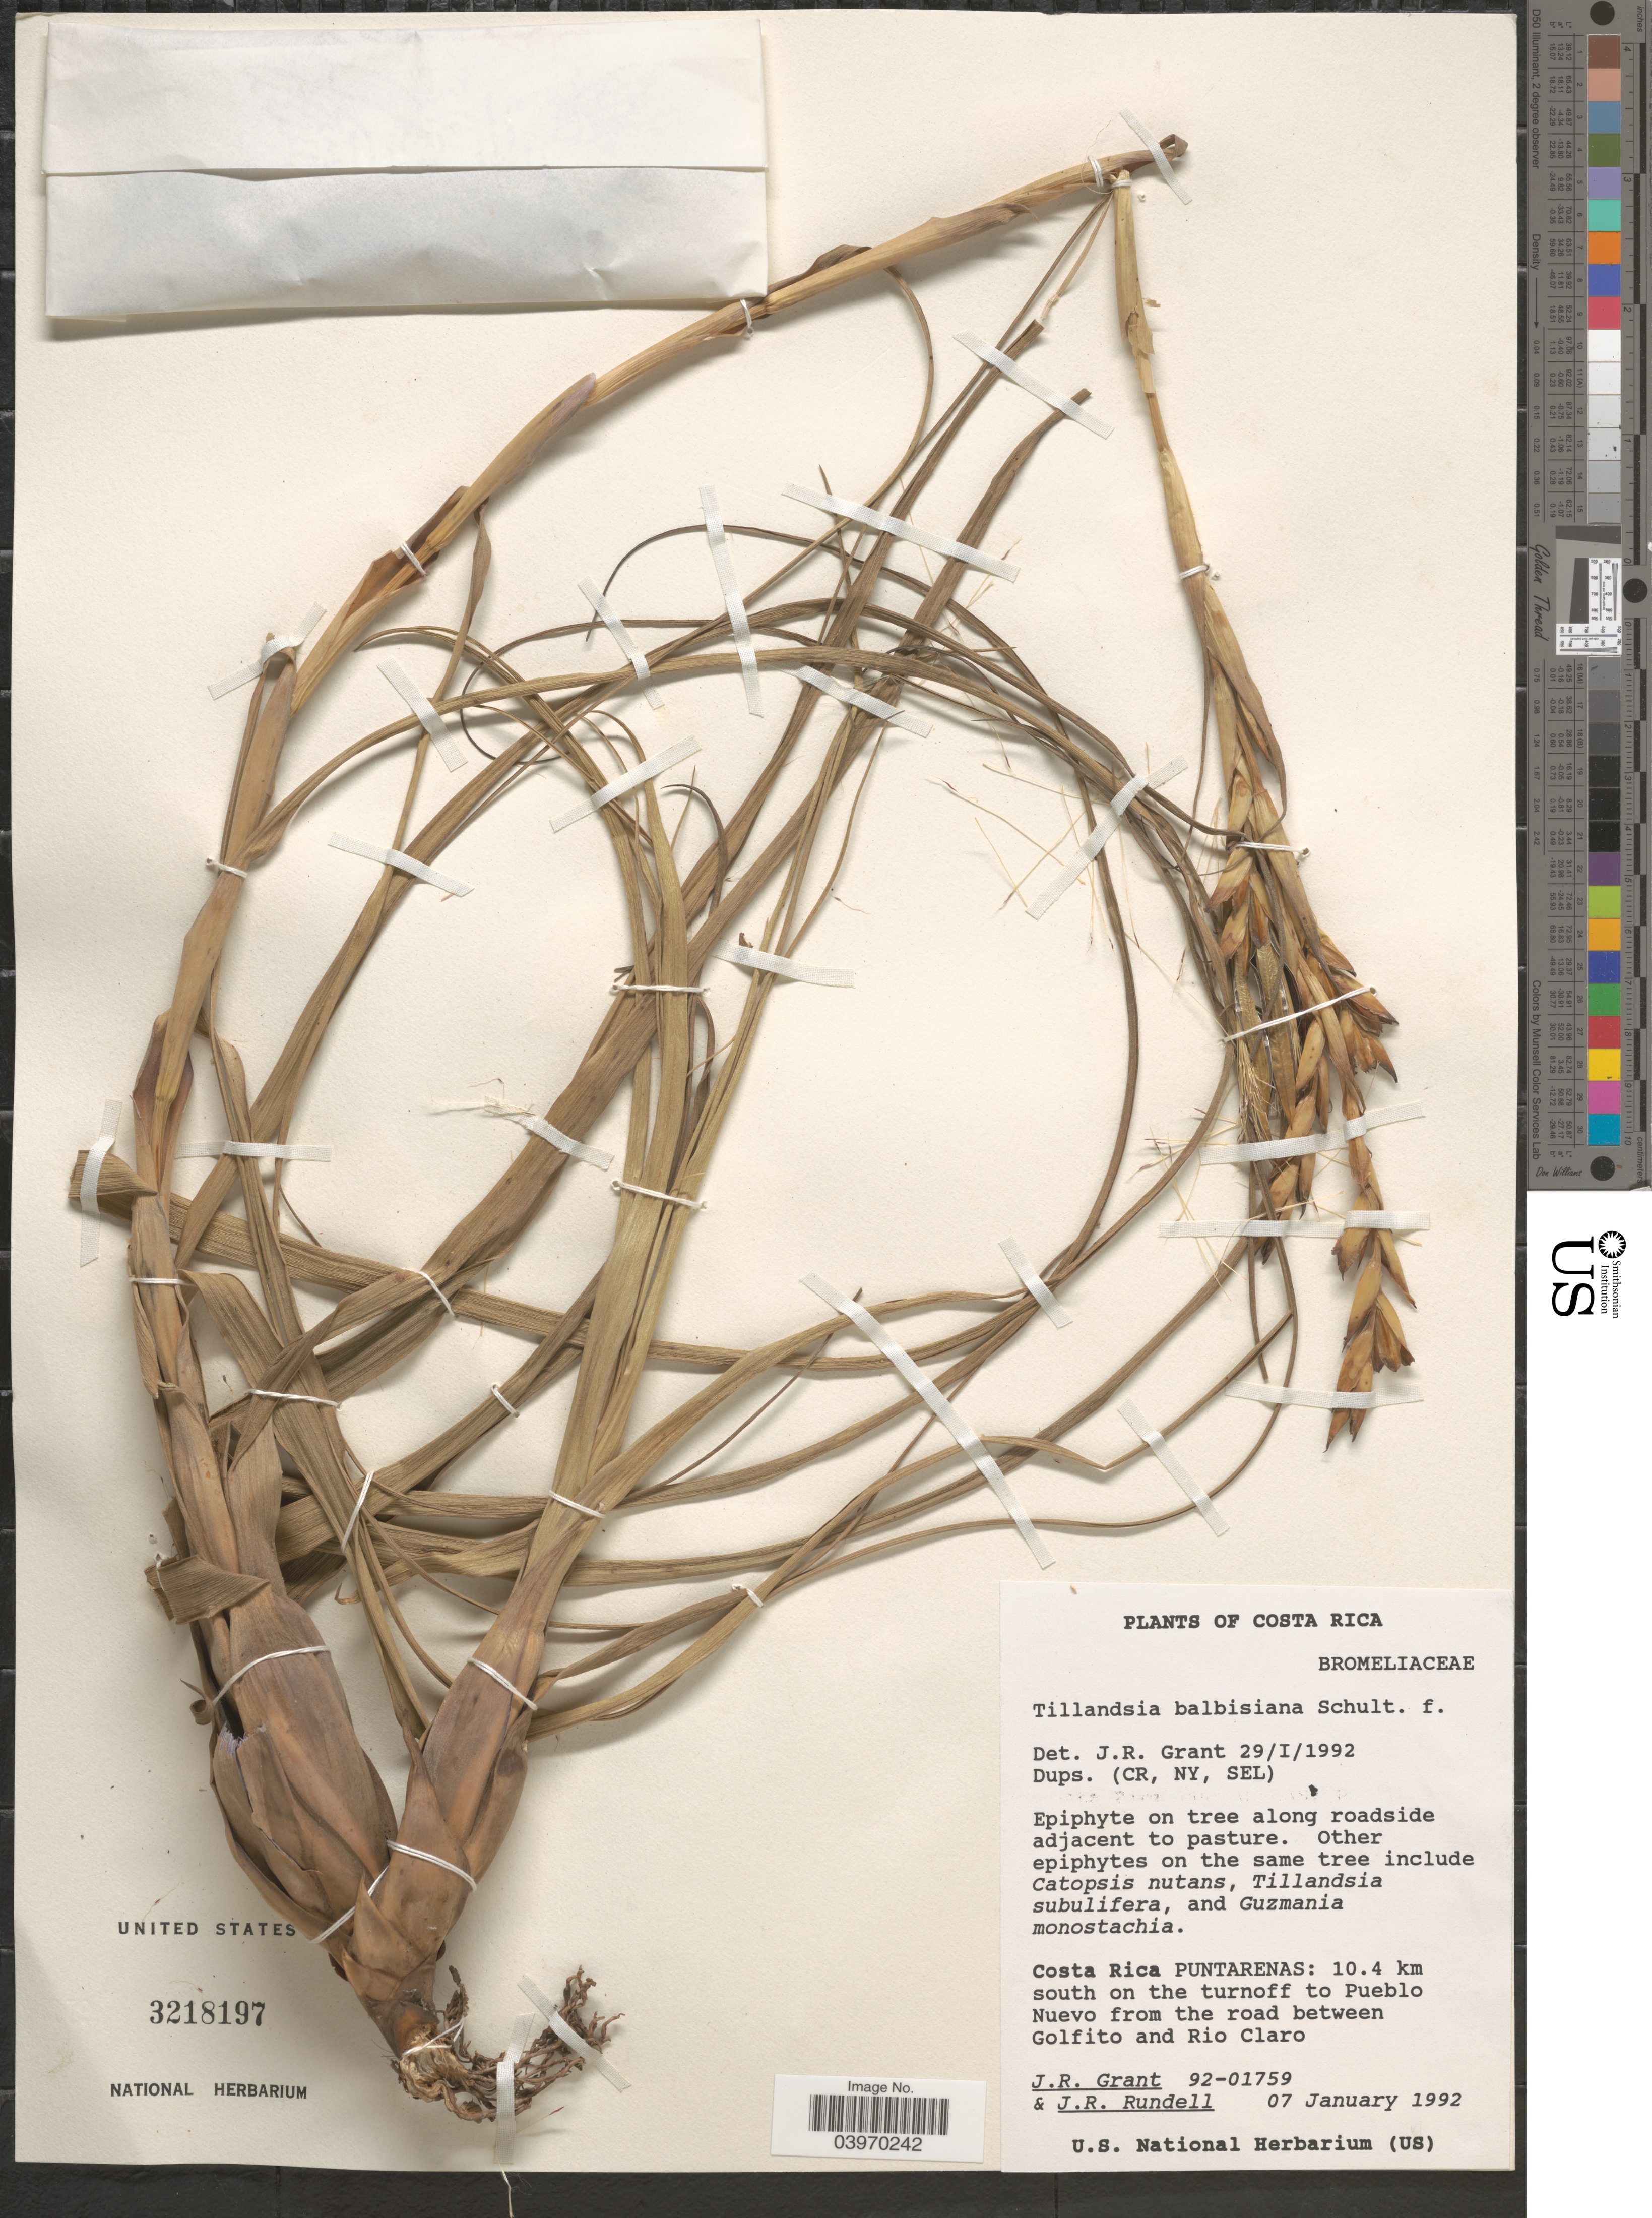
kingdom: Plantae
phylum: Tracheophyta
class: Liliopsida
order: Poales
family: Bromeliaceae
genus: Tillandsia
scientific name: Tillandsia balbisiana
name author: Schult. f.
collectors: J. Grant & J. R. Rundell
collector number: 92-01759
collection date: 1992-01-07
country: Costa Rica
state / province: Puntarenas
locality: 10.4 km south on the turnoff to Pueblo Nuevo from the road between Golfito and Rio Claro.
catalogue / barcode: US 3218197